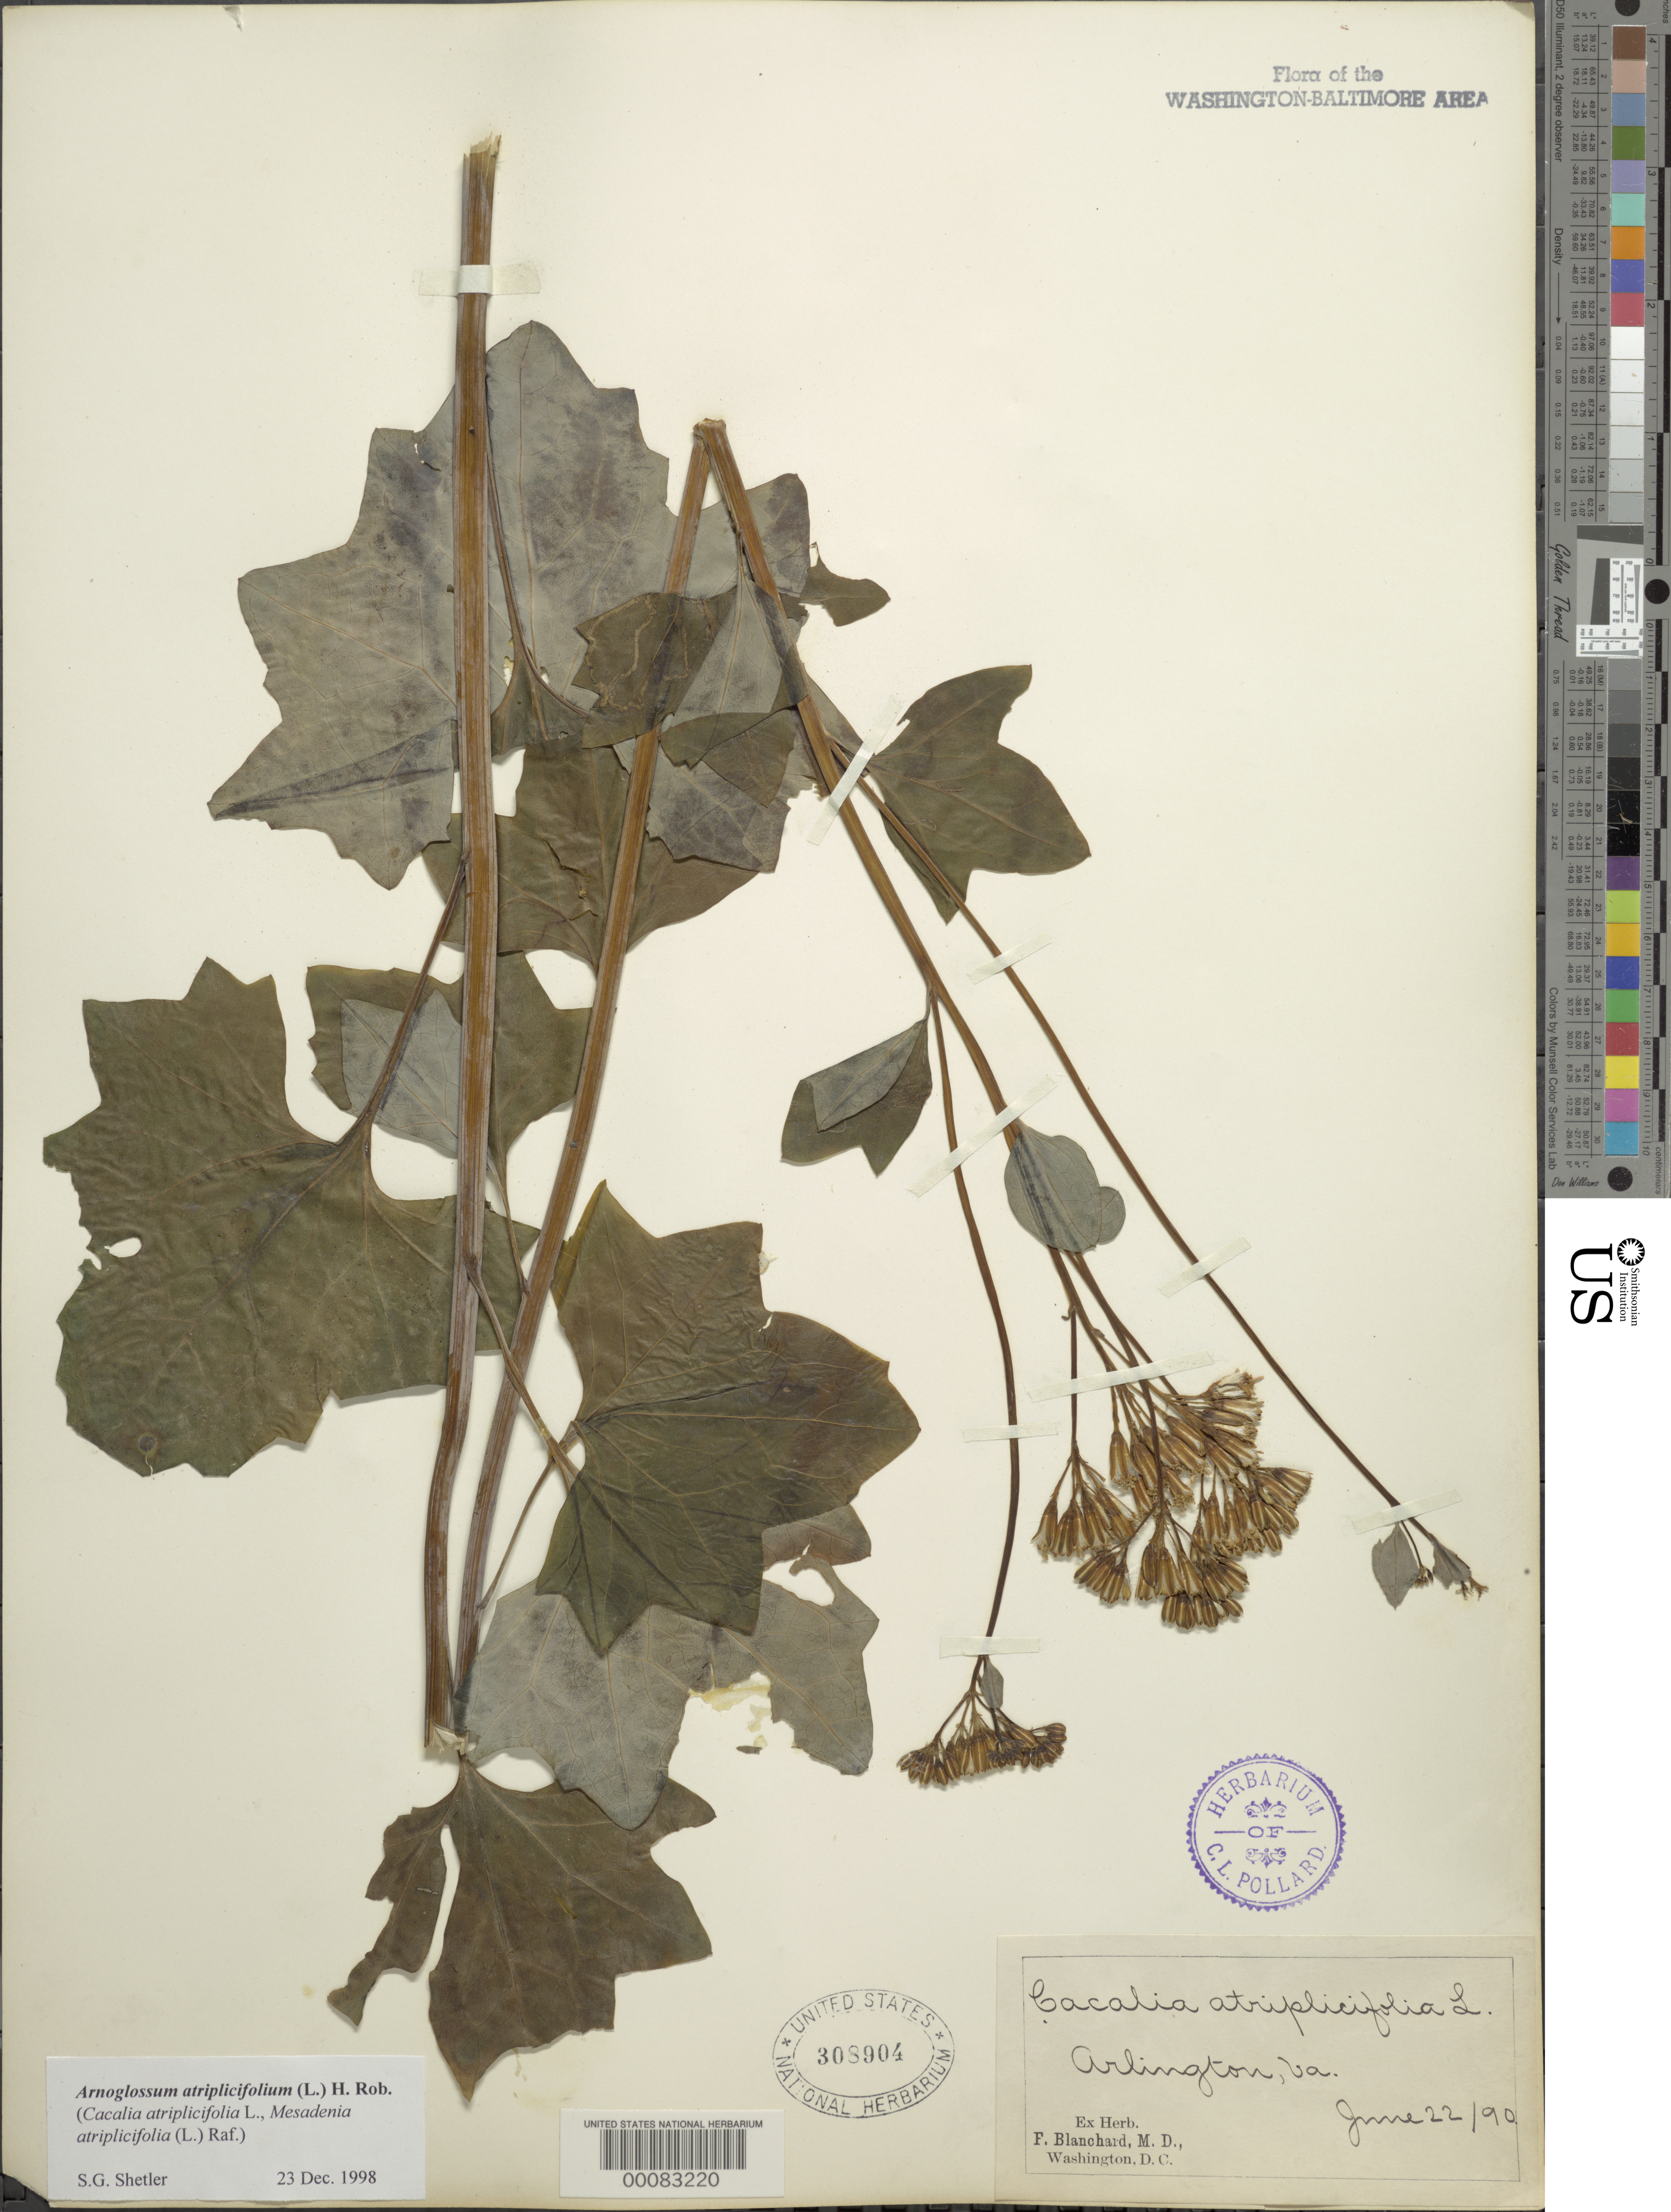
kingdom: Plantae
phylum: Tracheophyta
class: Magnoliopsida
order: Asterales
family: Asteraceae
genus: Arnoglossum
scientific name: Arnoglossum atriplicifolium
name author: (L.) H. Rob.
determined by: Shetler, Stanwyn G., (US), NMNH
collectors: F. Blanchard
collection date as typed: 22 Jun 1890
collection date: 1890-06-22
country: United States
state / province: Virginia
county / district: Arlington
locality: Arlington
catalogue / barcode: US 308904